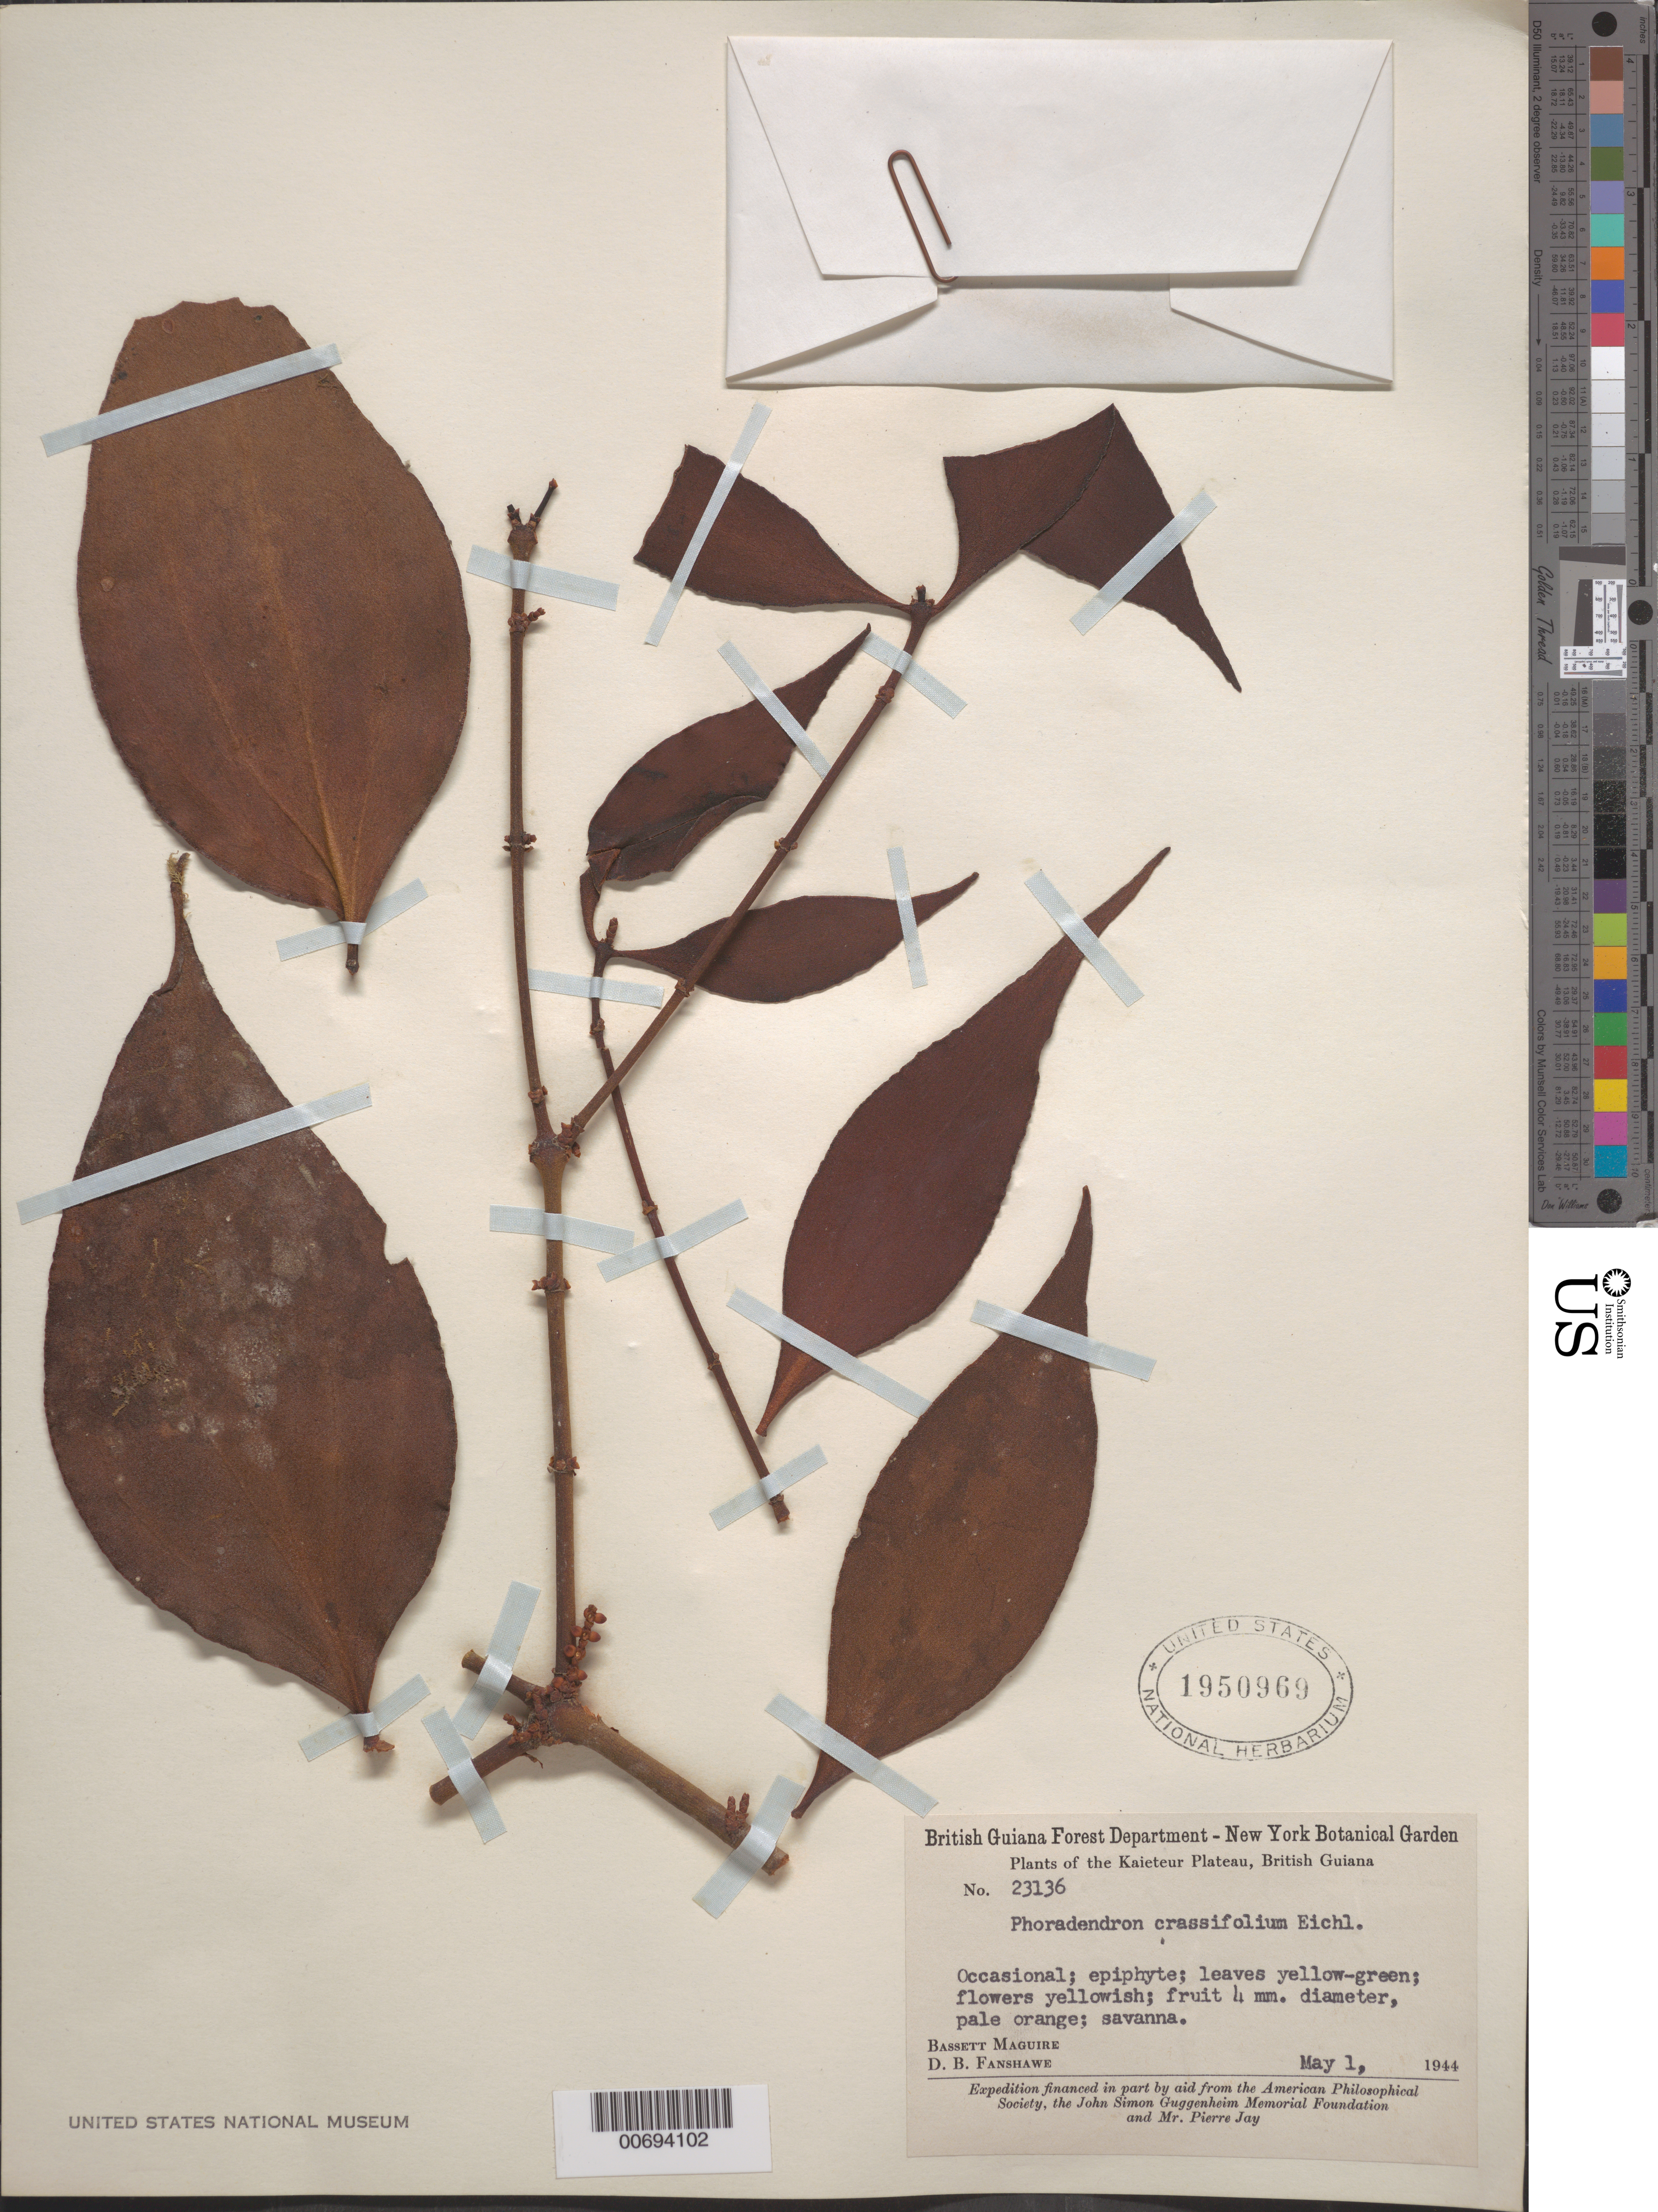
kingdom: Plantae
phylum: Tracheophyta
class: Magnoliopsida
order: Santalales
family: Viscaceae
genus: Phoradendron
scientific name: Phoradendron crassifolium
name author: (Pohl ex DC.) Eichler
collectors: B. Maguire & D. B. Fanshawe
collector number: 23136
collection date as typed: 1-May-44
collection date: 1944-05-01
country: Guyana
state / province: Potaro-Siparuni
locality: Kaieteur Plateau, Kaieteur Savannas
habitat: Savanna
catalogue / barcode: US 1950969